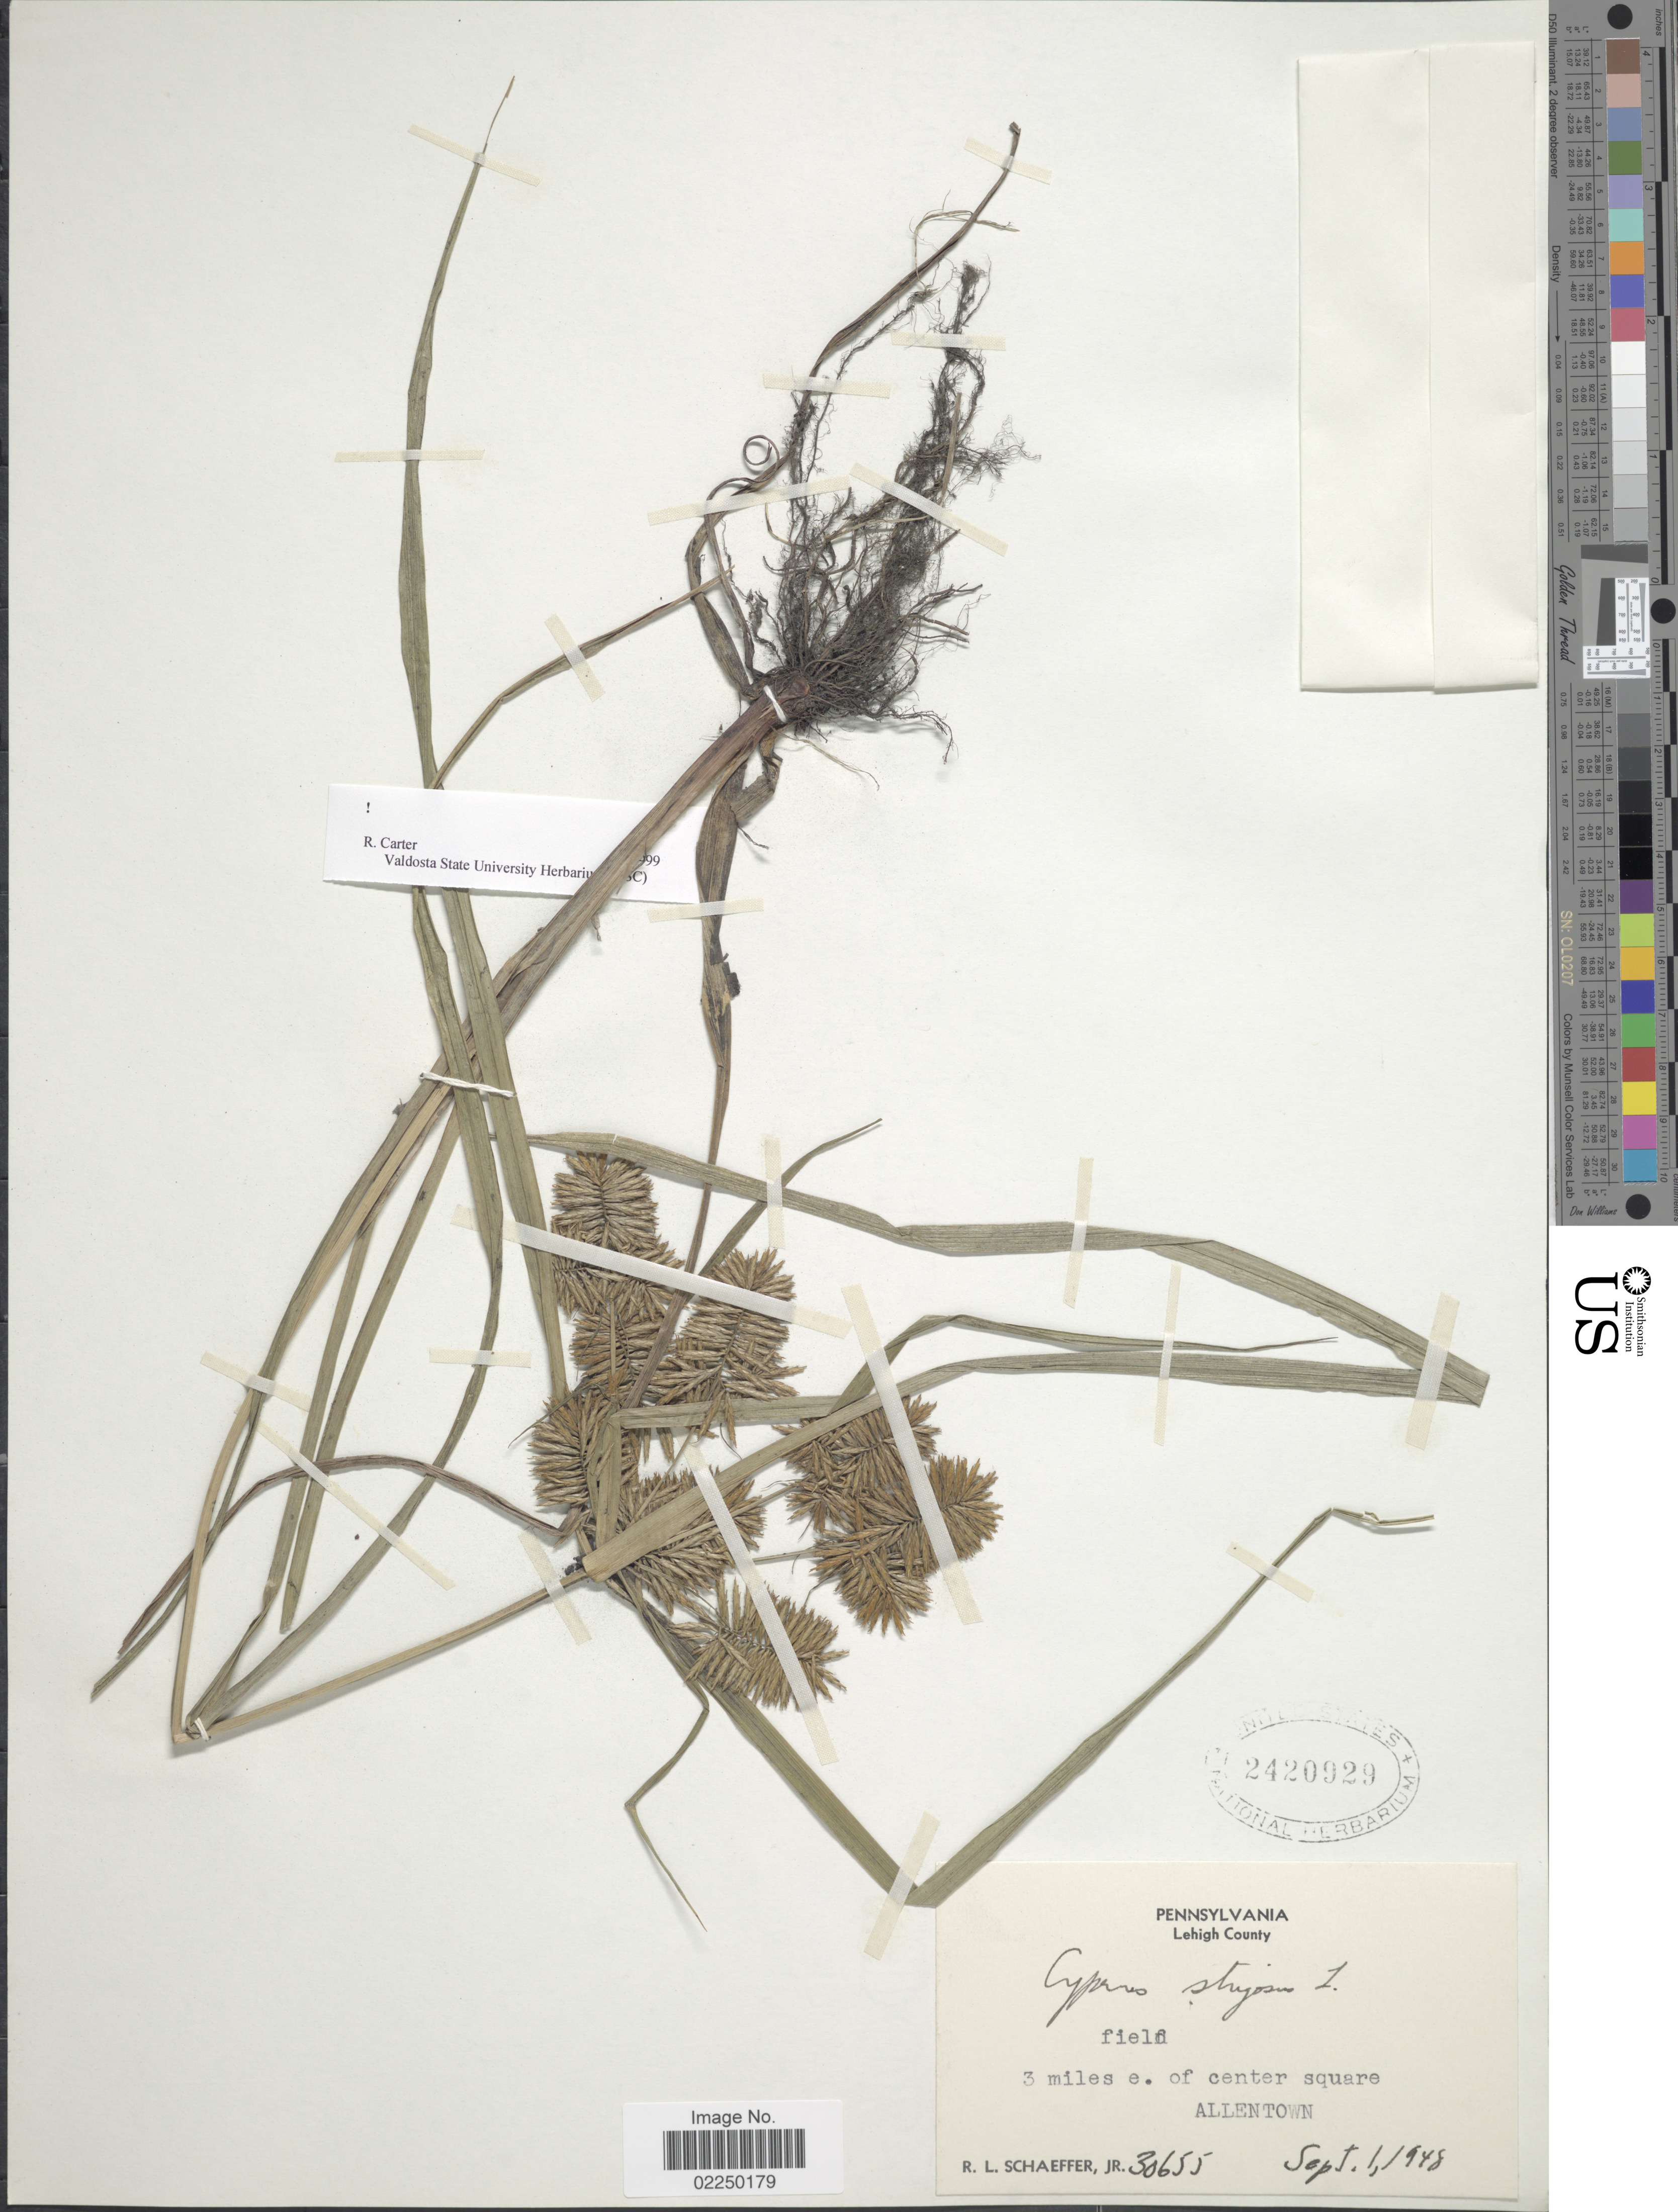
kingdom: Plantae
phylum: Tracheophyta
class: Liliopsida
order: Poales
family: Cyperaceae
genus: Cyperus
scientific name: Cyperus strigosus L.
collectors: R. L. Schaeffer Jr.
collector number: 30655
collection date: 1948-09-01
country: United States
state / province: Pennsylvania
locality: Lehigh County, 3 miles e. of center square, Allentown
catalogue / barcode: US 2420929